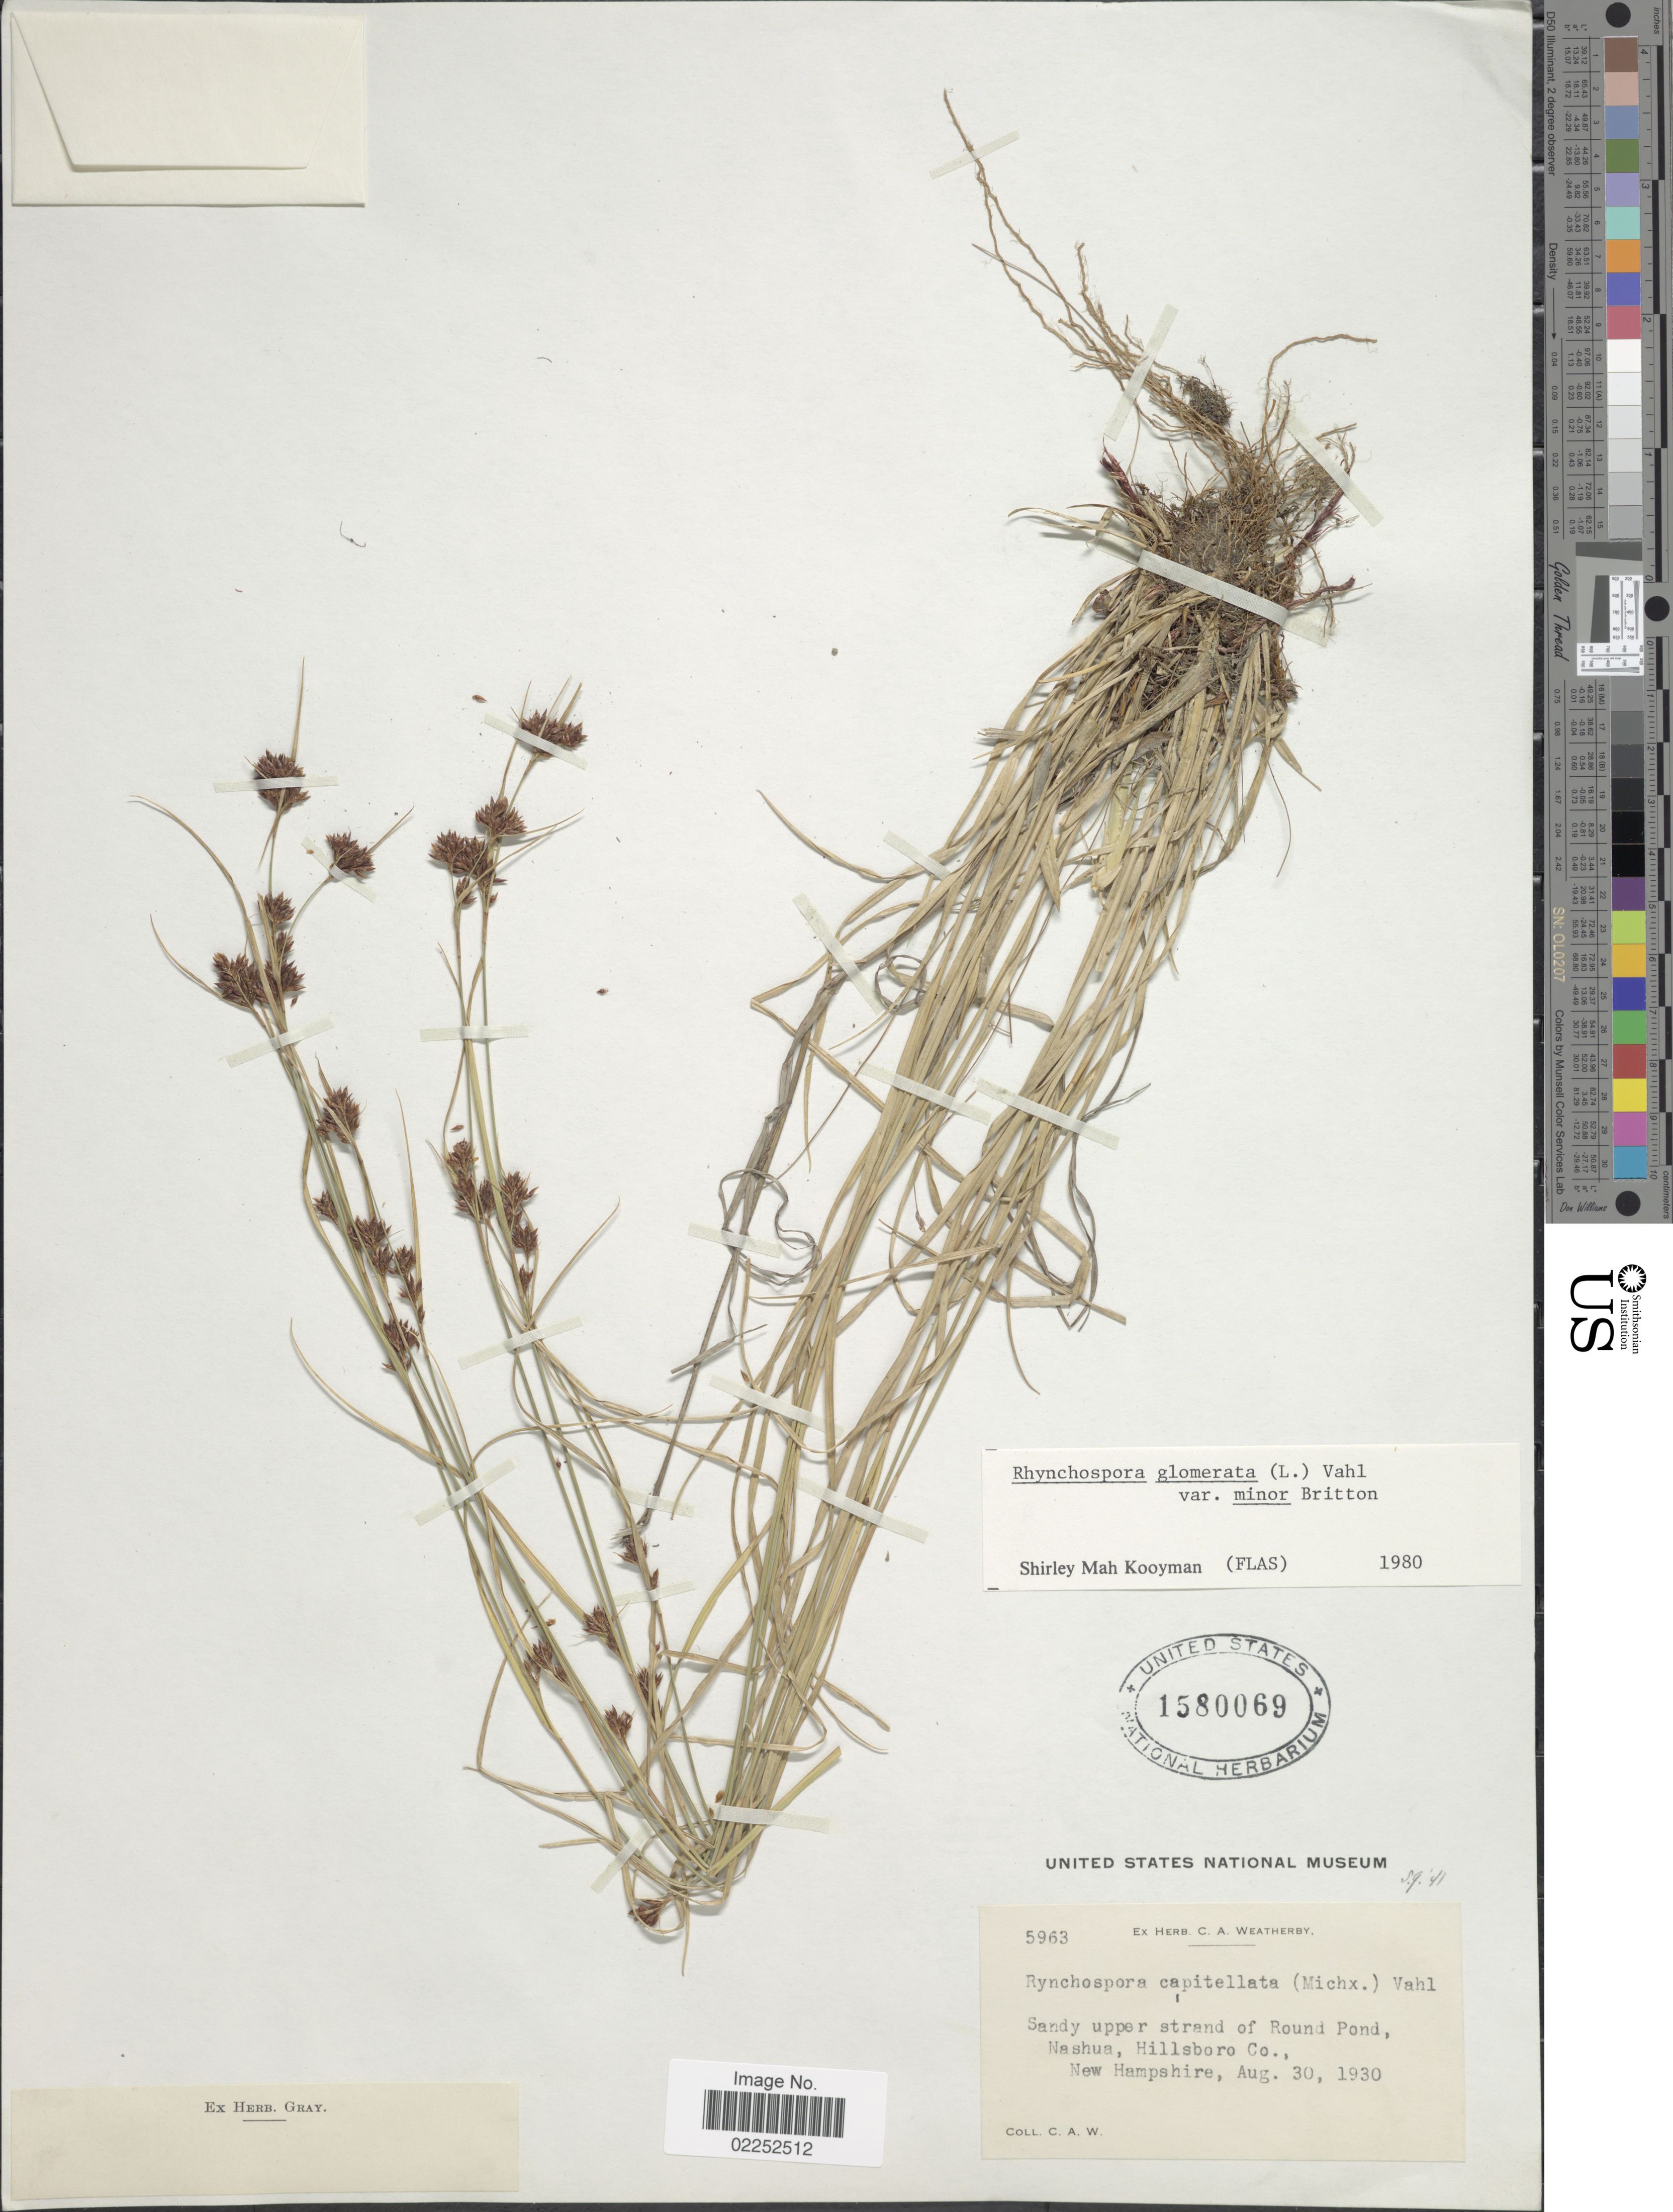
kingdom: Plantae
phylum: Tracheophyta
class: Liliopsida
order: Poales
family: Cyperaceae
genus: Rhynchospora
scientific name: Rhynchospora capitellata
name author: (Michx.) Vahl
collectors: C. A. Weatherby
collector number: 5963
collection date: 1930-08-30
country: United States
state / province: New Hampshire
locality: Sandy upper strand of Round Pond, Nashua, Hillsboro Co.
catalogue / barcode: US 1580069